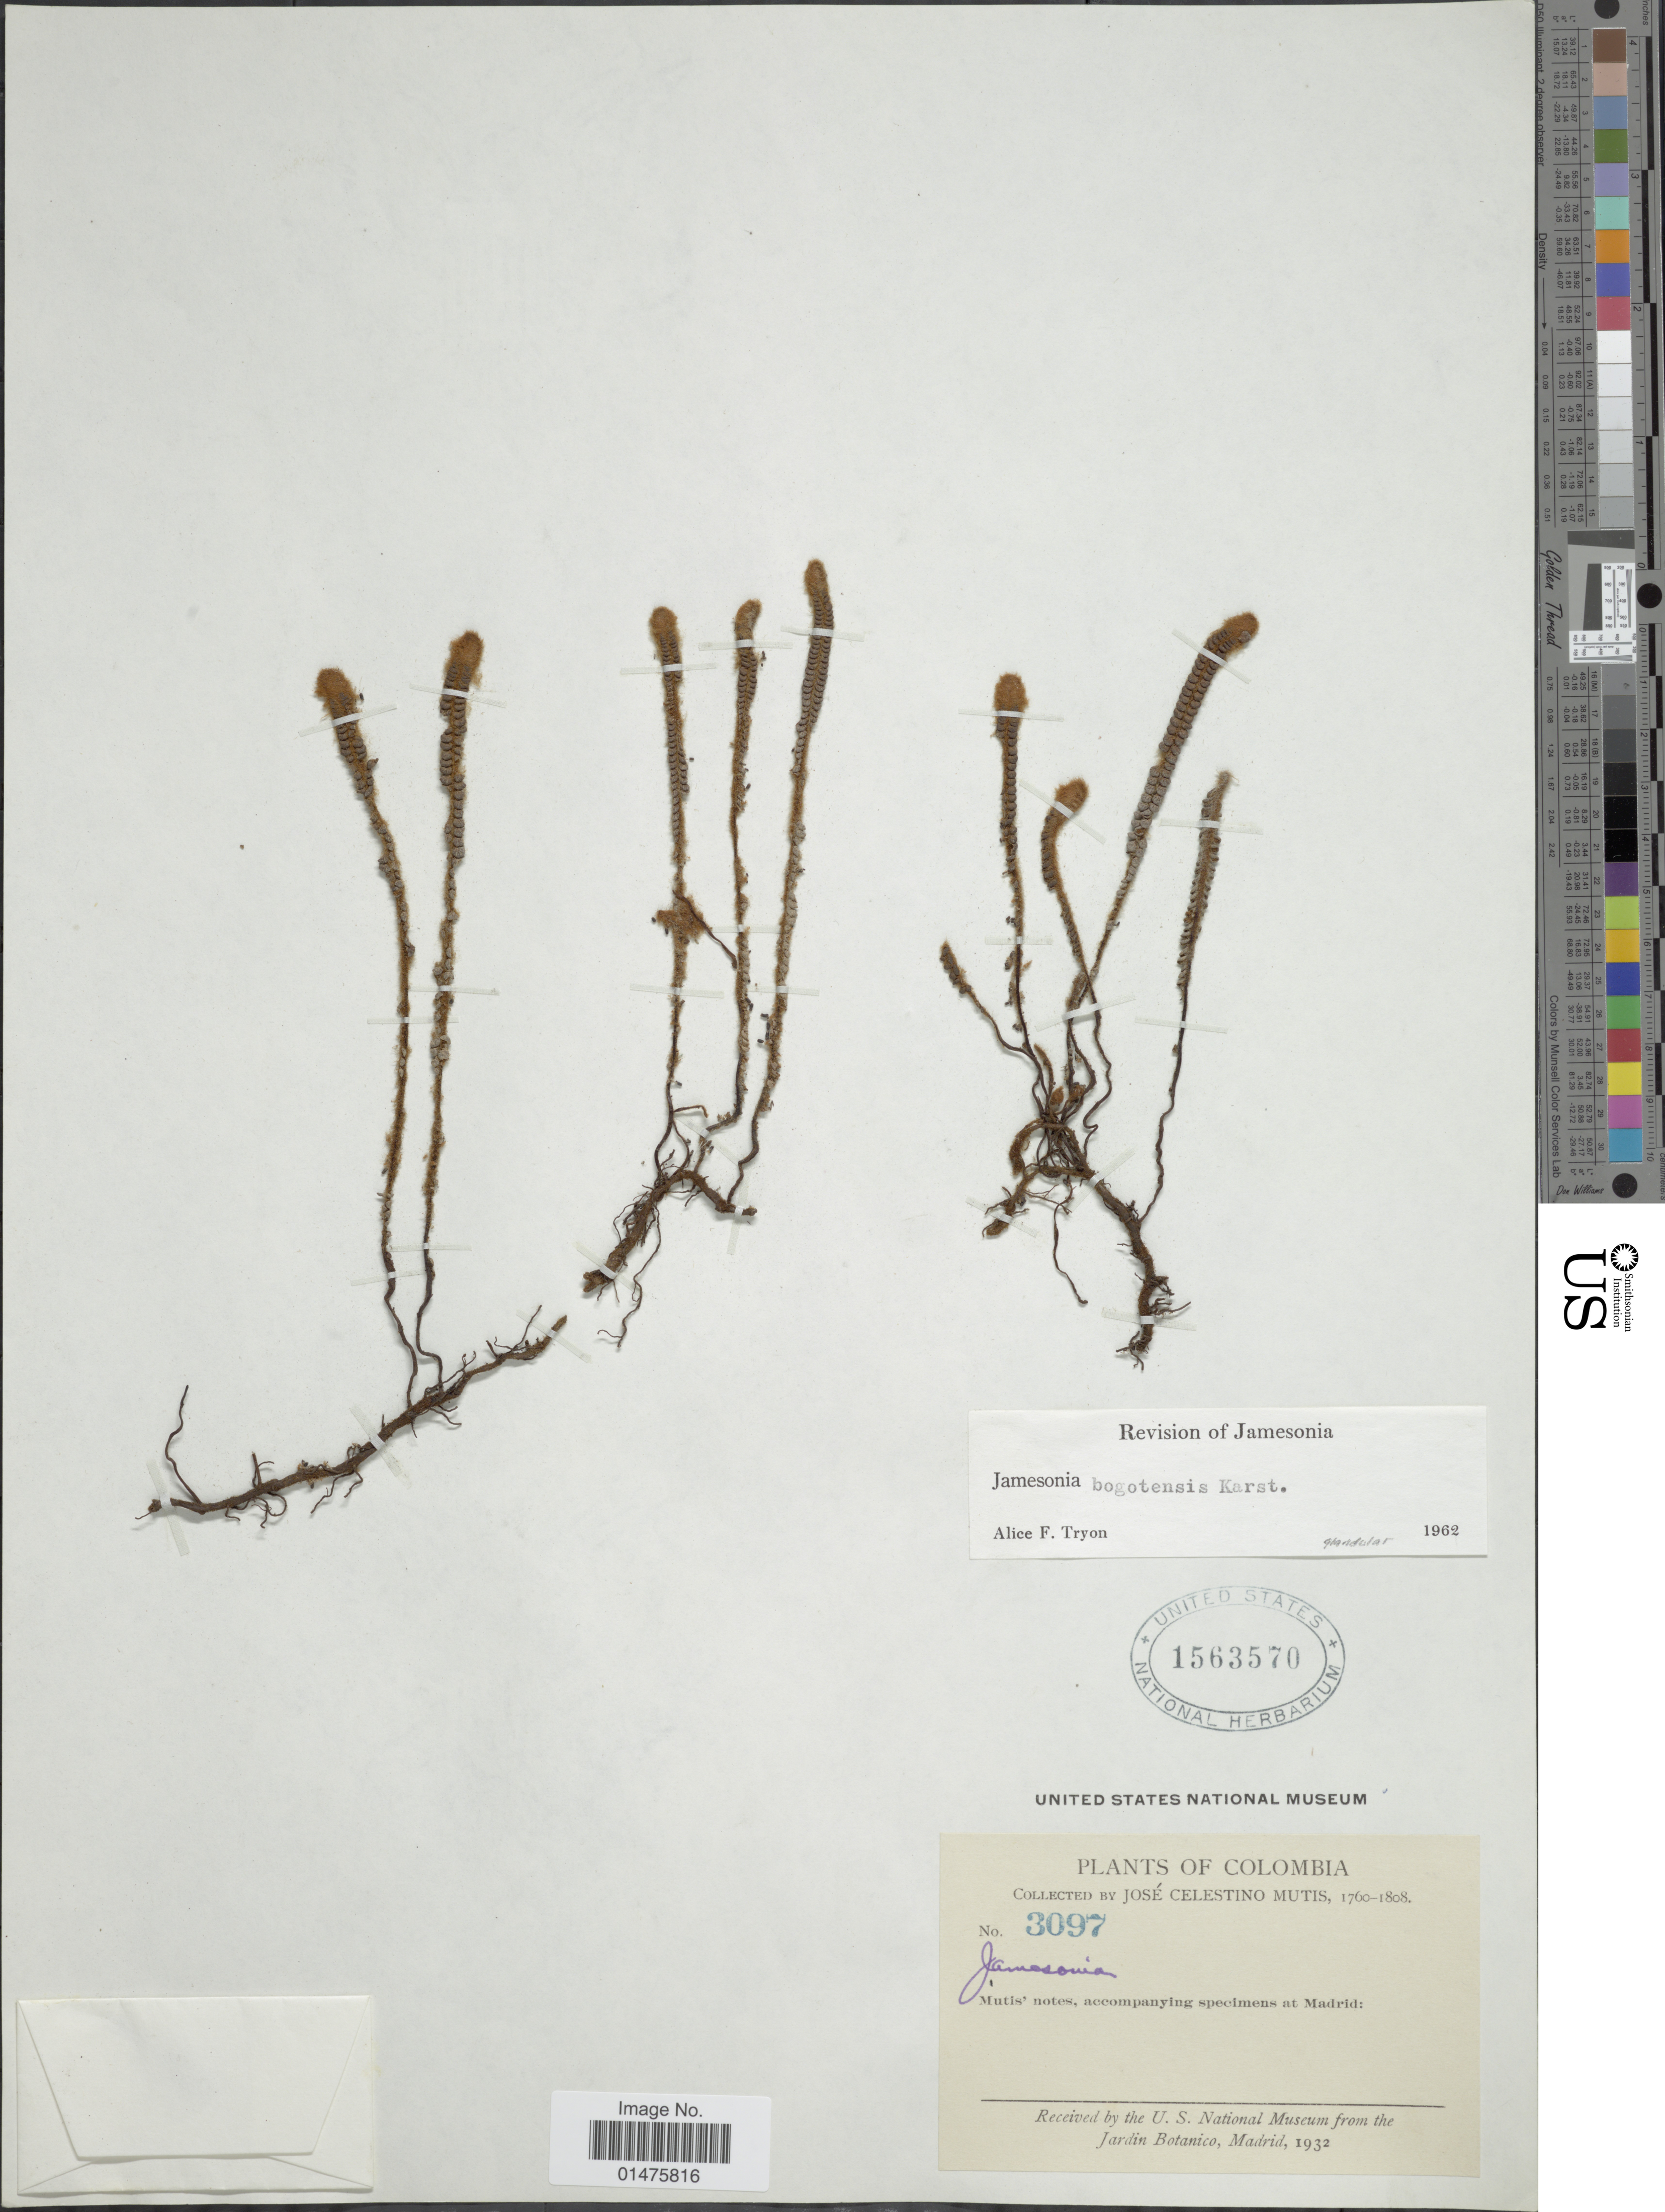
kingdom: Plantae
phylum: Tracheophyta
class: Polypodiopsida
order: Polypodiales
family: Pteridaceae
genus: Jamesonia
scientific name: Jamesonia bogotensis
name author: H. Karst.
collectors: J. C. B. Mutis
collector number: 3097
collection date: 1760/1808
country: Colombia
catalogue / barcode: US 1563570